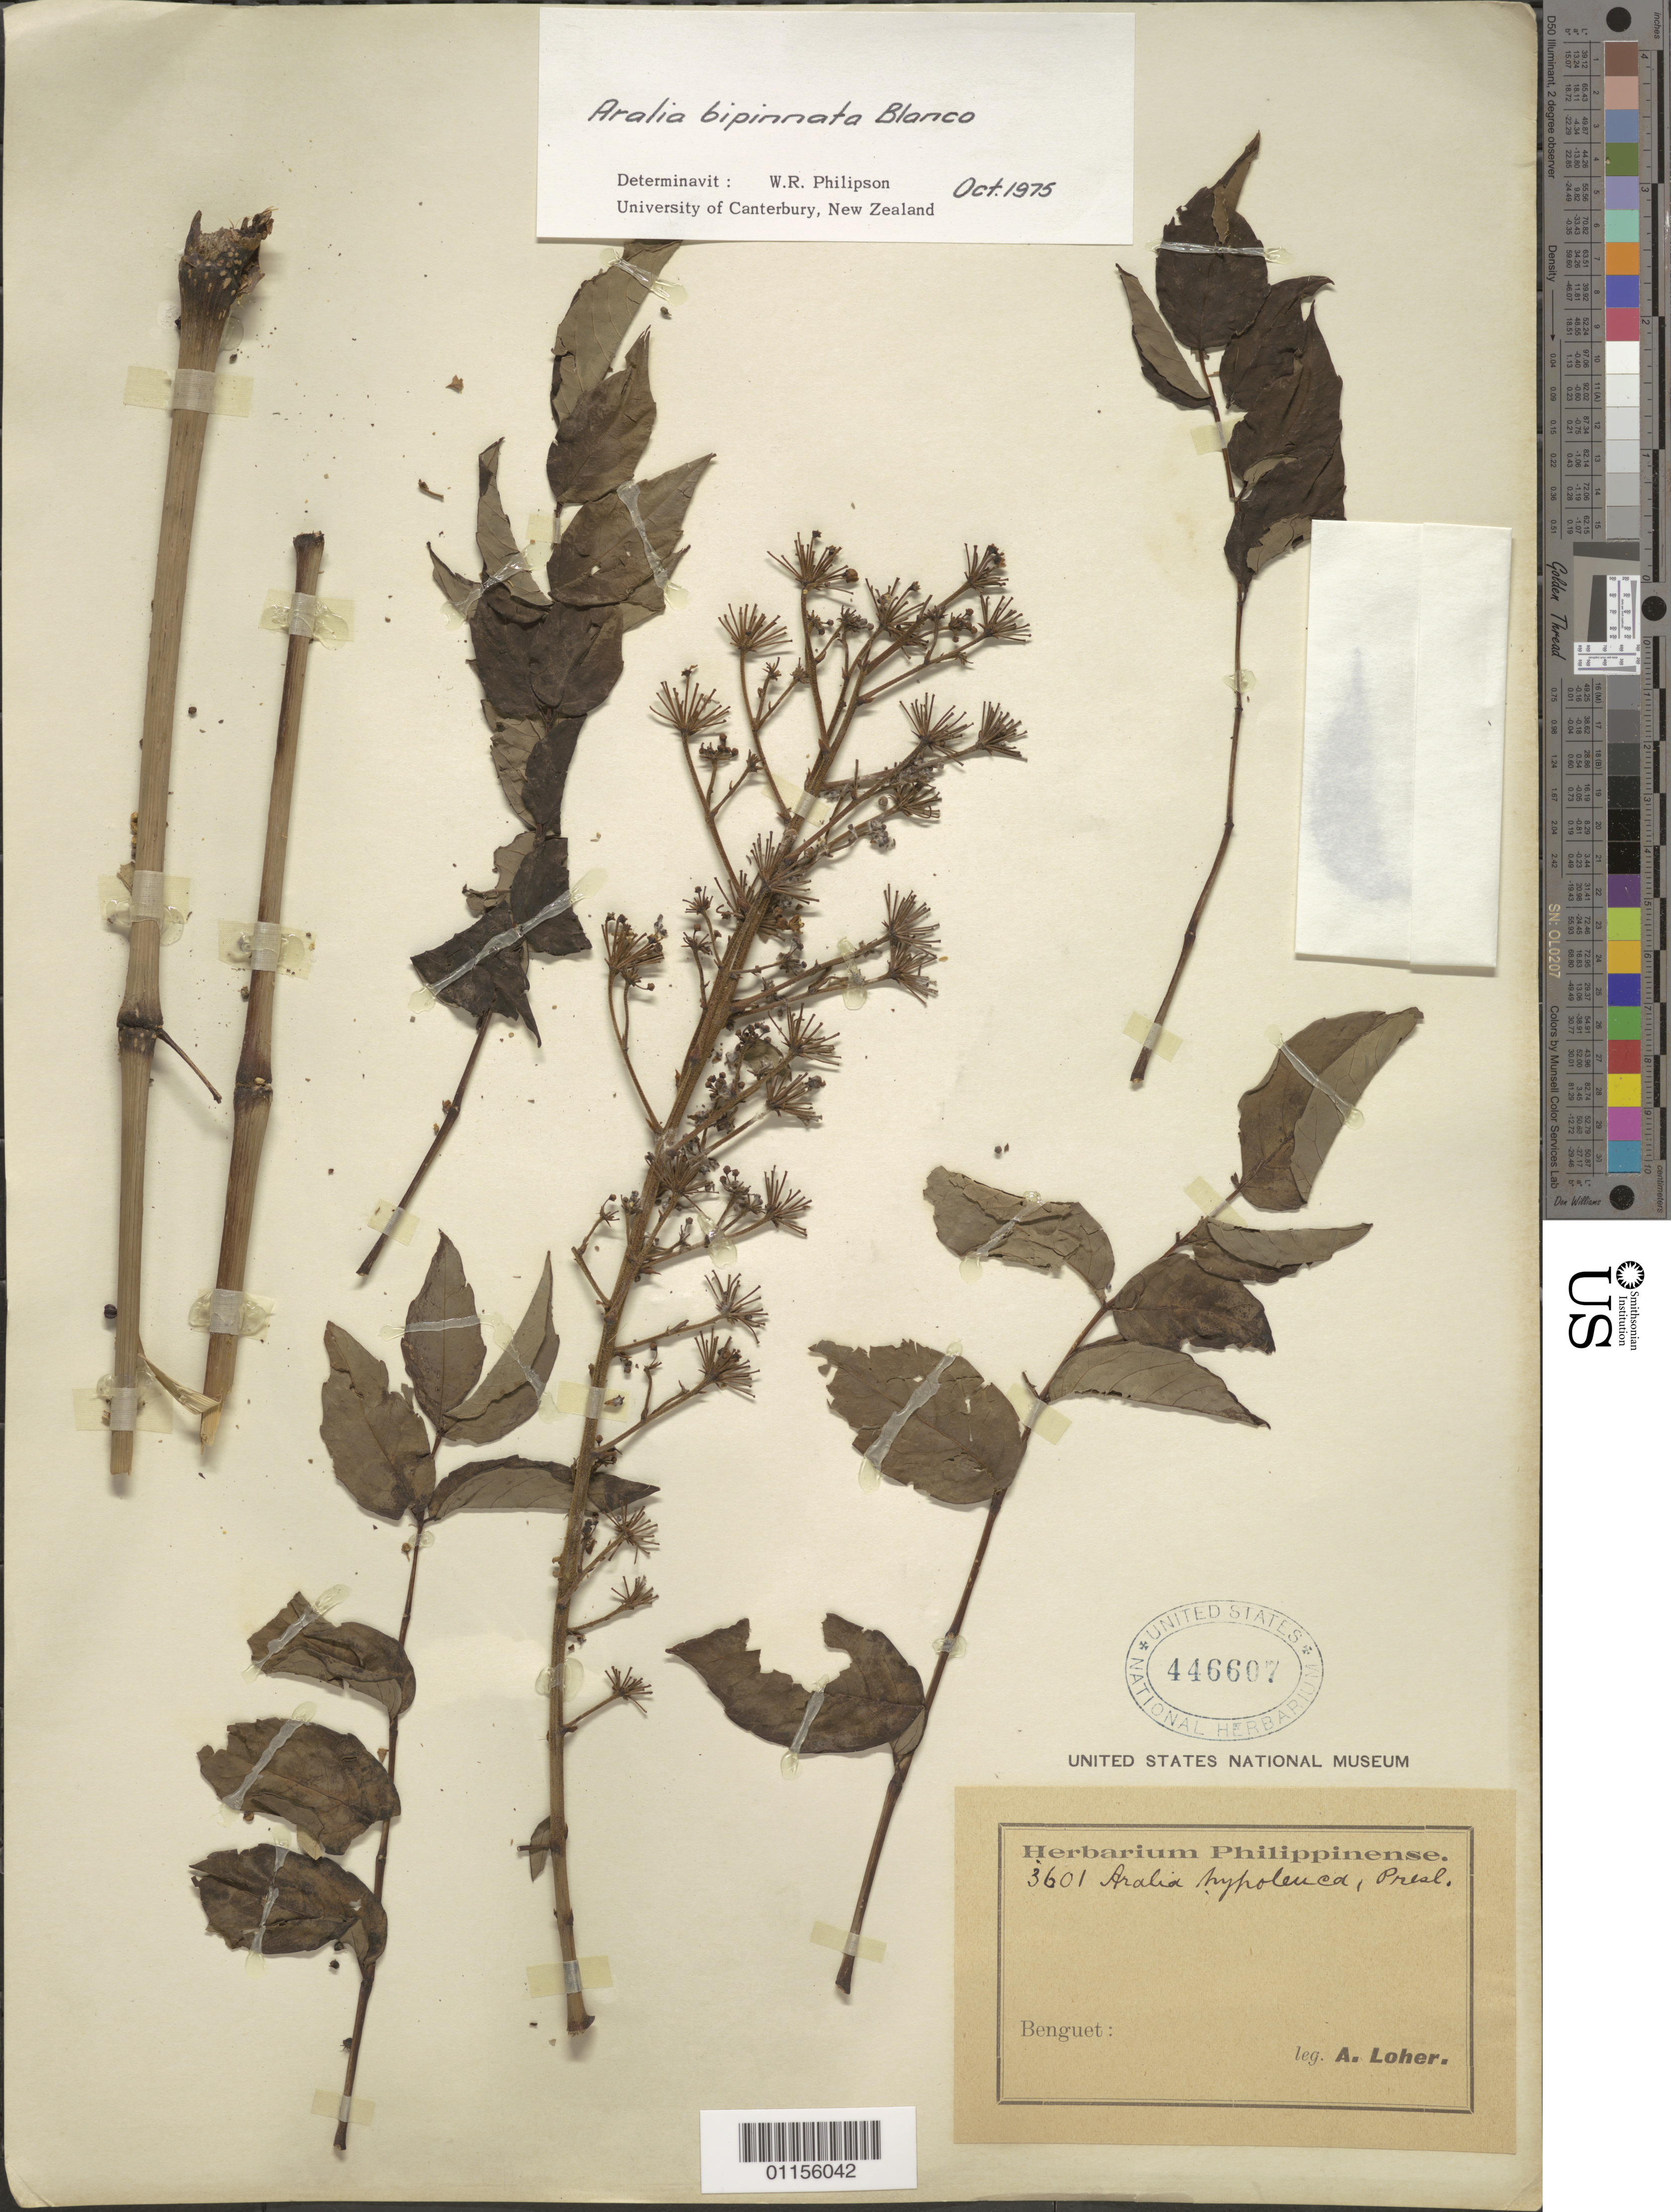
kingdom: Plantae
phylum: Tracheophyta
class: Magnoliopsida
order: Apiales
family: Araliaceae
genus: Aralia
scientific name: Aralia bipinnata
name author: Blanco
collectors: A. Loher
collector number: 3601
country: Philippines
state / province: Cordillera (Administrative Region)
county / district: Benguet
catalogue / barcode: US 446607